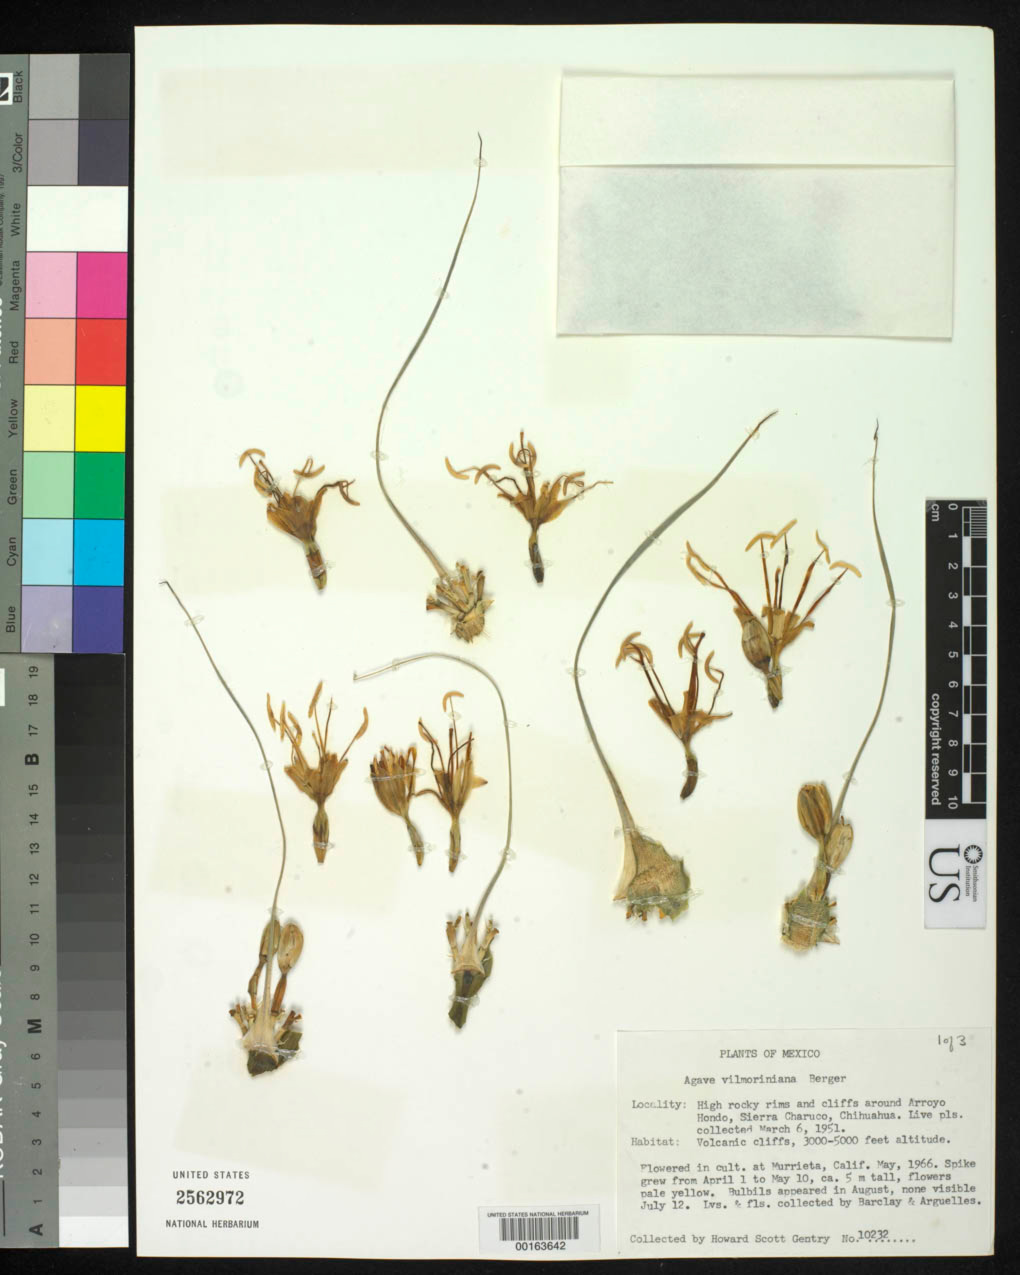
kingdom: Plantae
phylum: Tracheophyta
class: Liliopsida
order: Asparagales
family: Asparagaceae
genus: Agave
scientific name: Agave vilmoriniana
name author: A. Berger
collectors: H. S. Gentry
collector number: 10232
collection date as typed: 06 Mar 1951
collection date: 1951-03-06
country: Mexico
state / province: Chihuahua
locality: High rocky rims & cliffs around Arroyo Hondo, Sierra Charuco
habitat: Volcanic cliffs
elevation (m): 914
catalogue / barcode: US 2562972